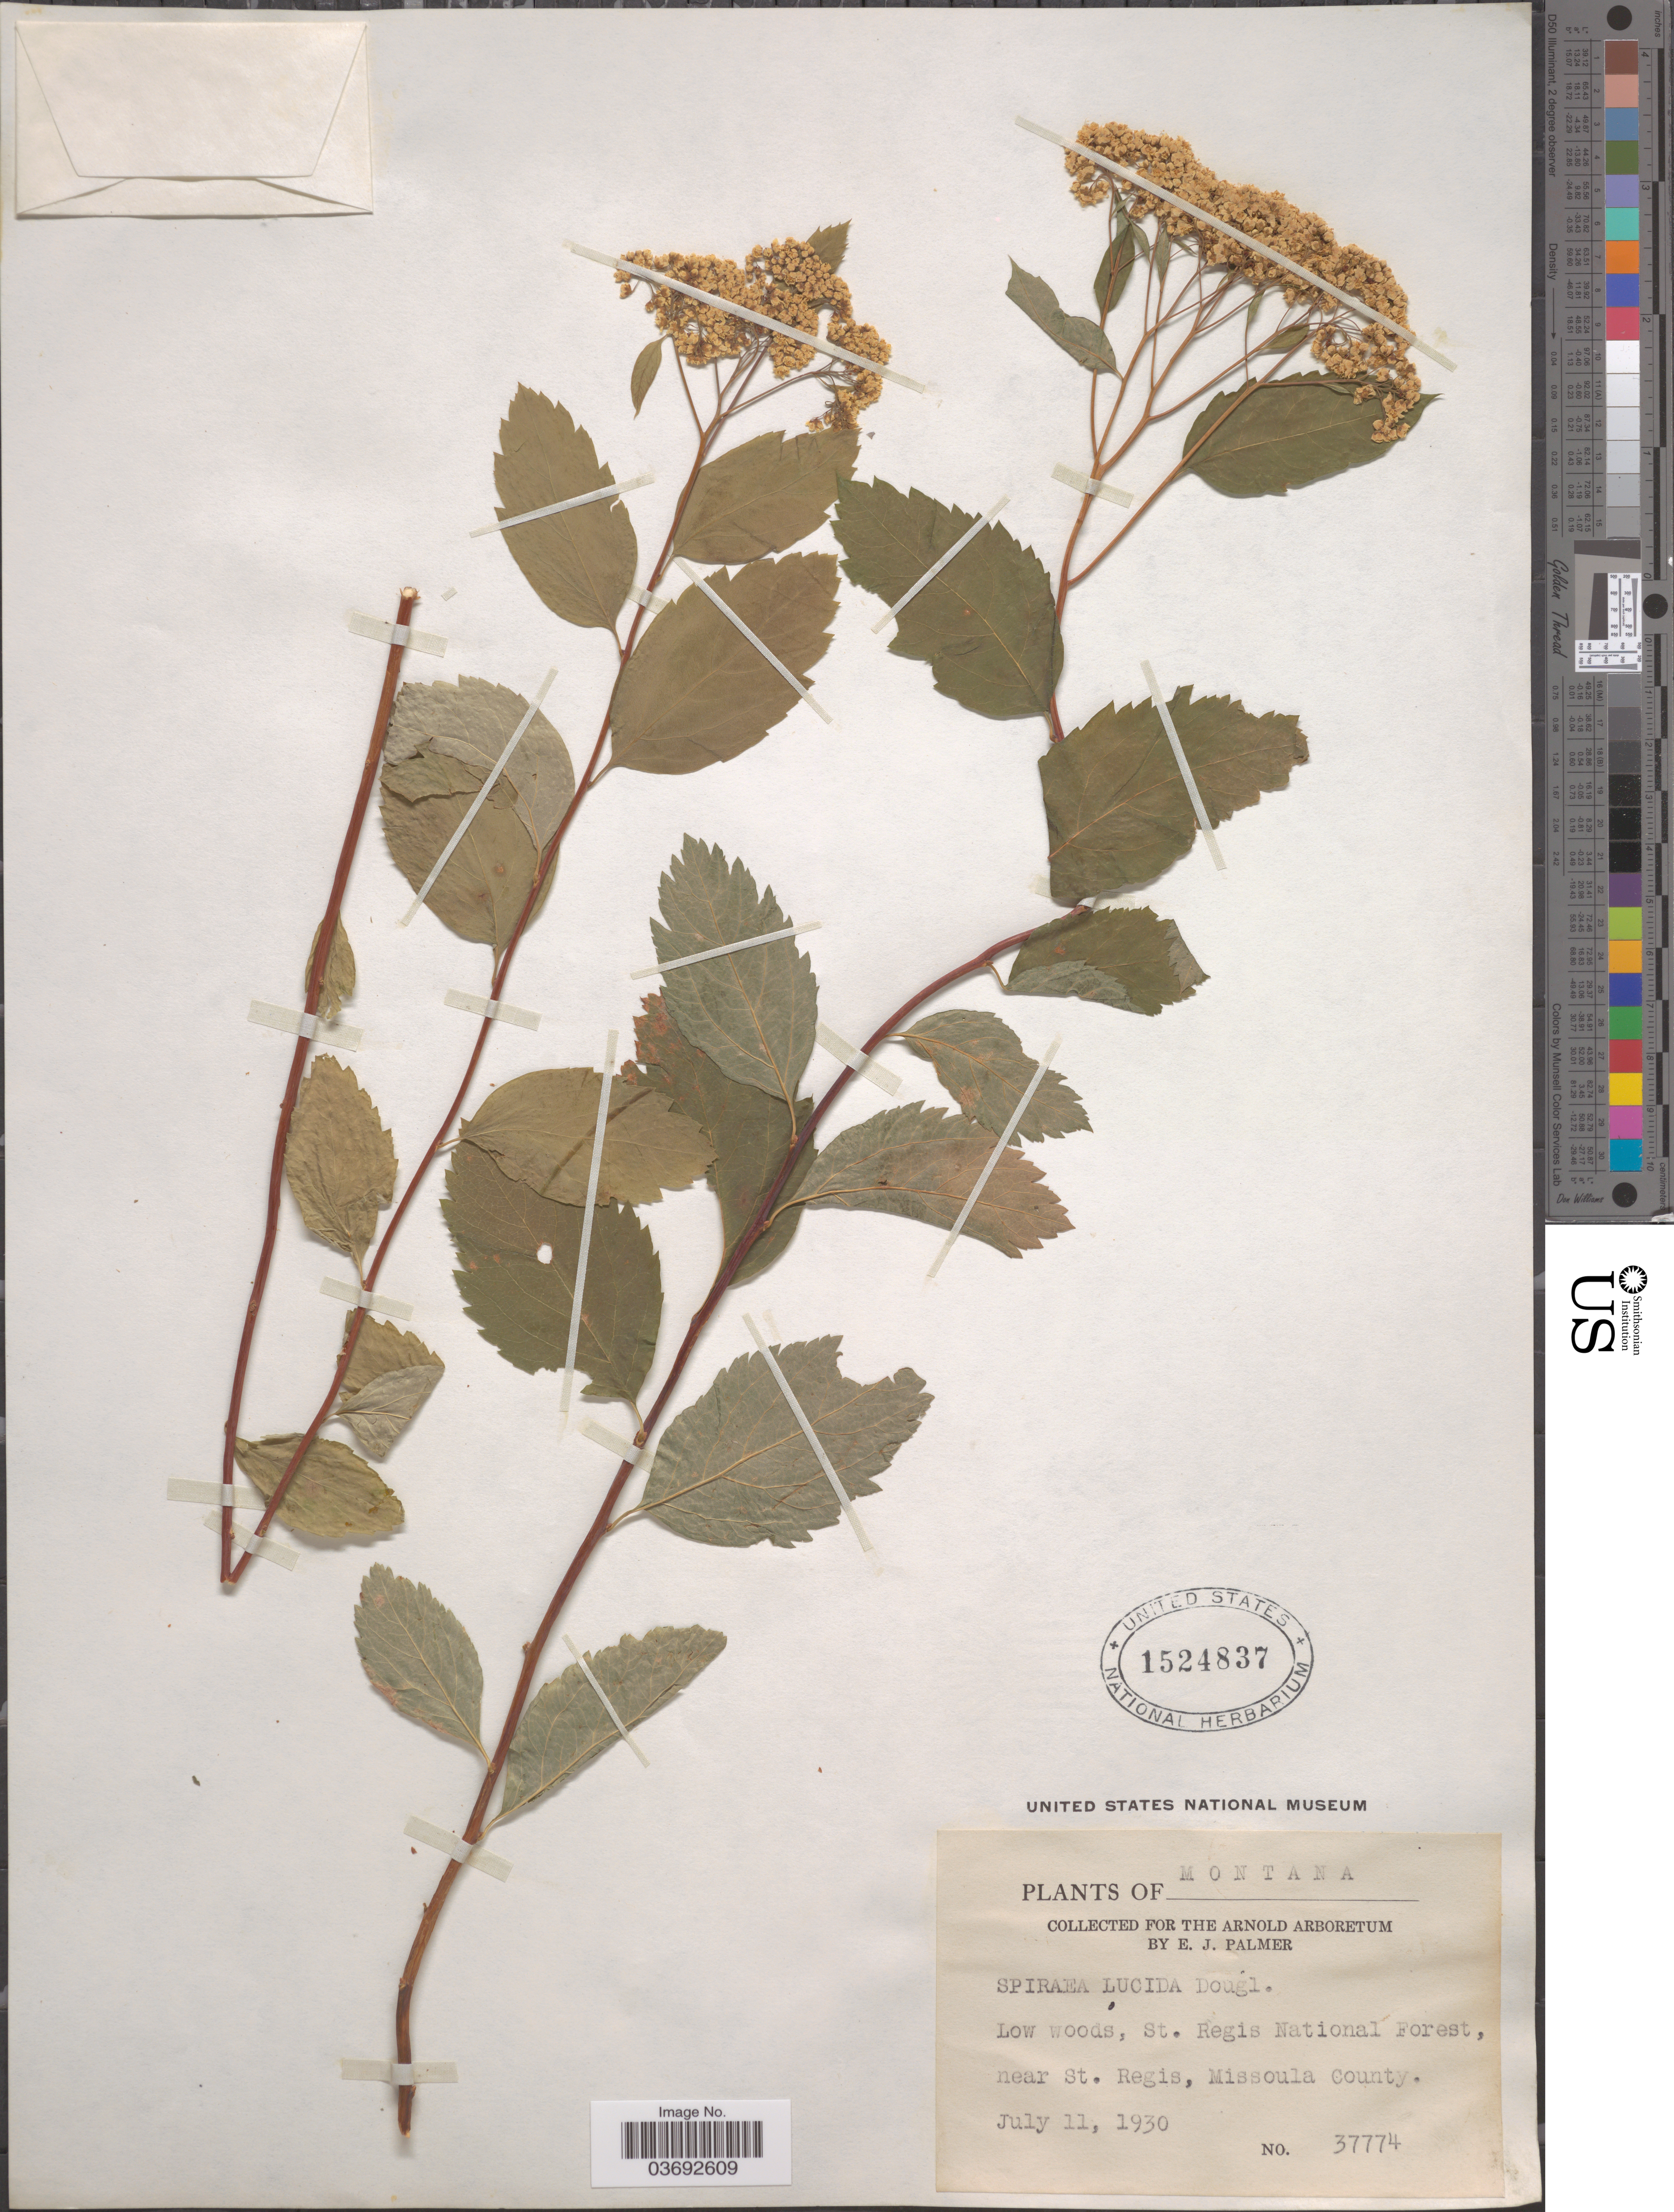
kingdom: Plantae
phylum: Tracheophyta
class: Magnoliopsida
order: Rosales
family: Rosaceae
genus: Spiraea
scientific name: Spiraea lucida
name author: Douglas ex Greene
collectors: E. J. Palmer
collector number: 37774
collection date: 1930-07-11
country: United States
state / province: Montana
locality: St. Regis National Forest, near St. Regis, Missoula County.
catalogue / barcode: US 1524837